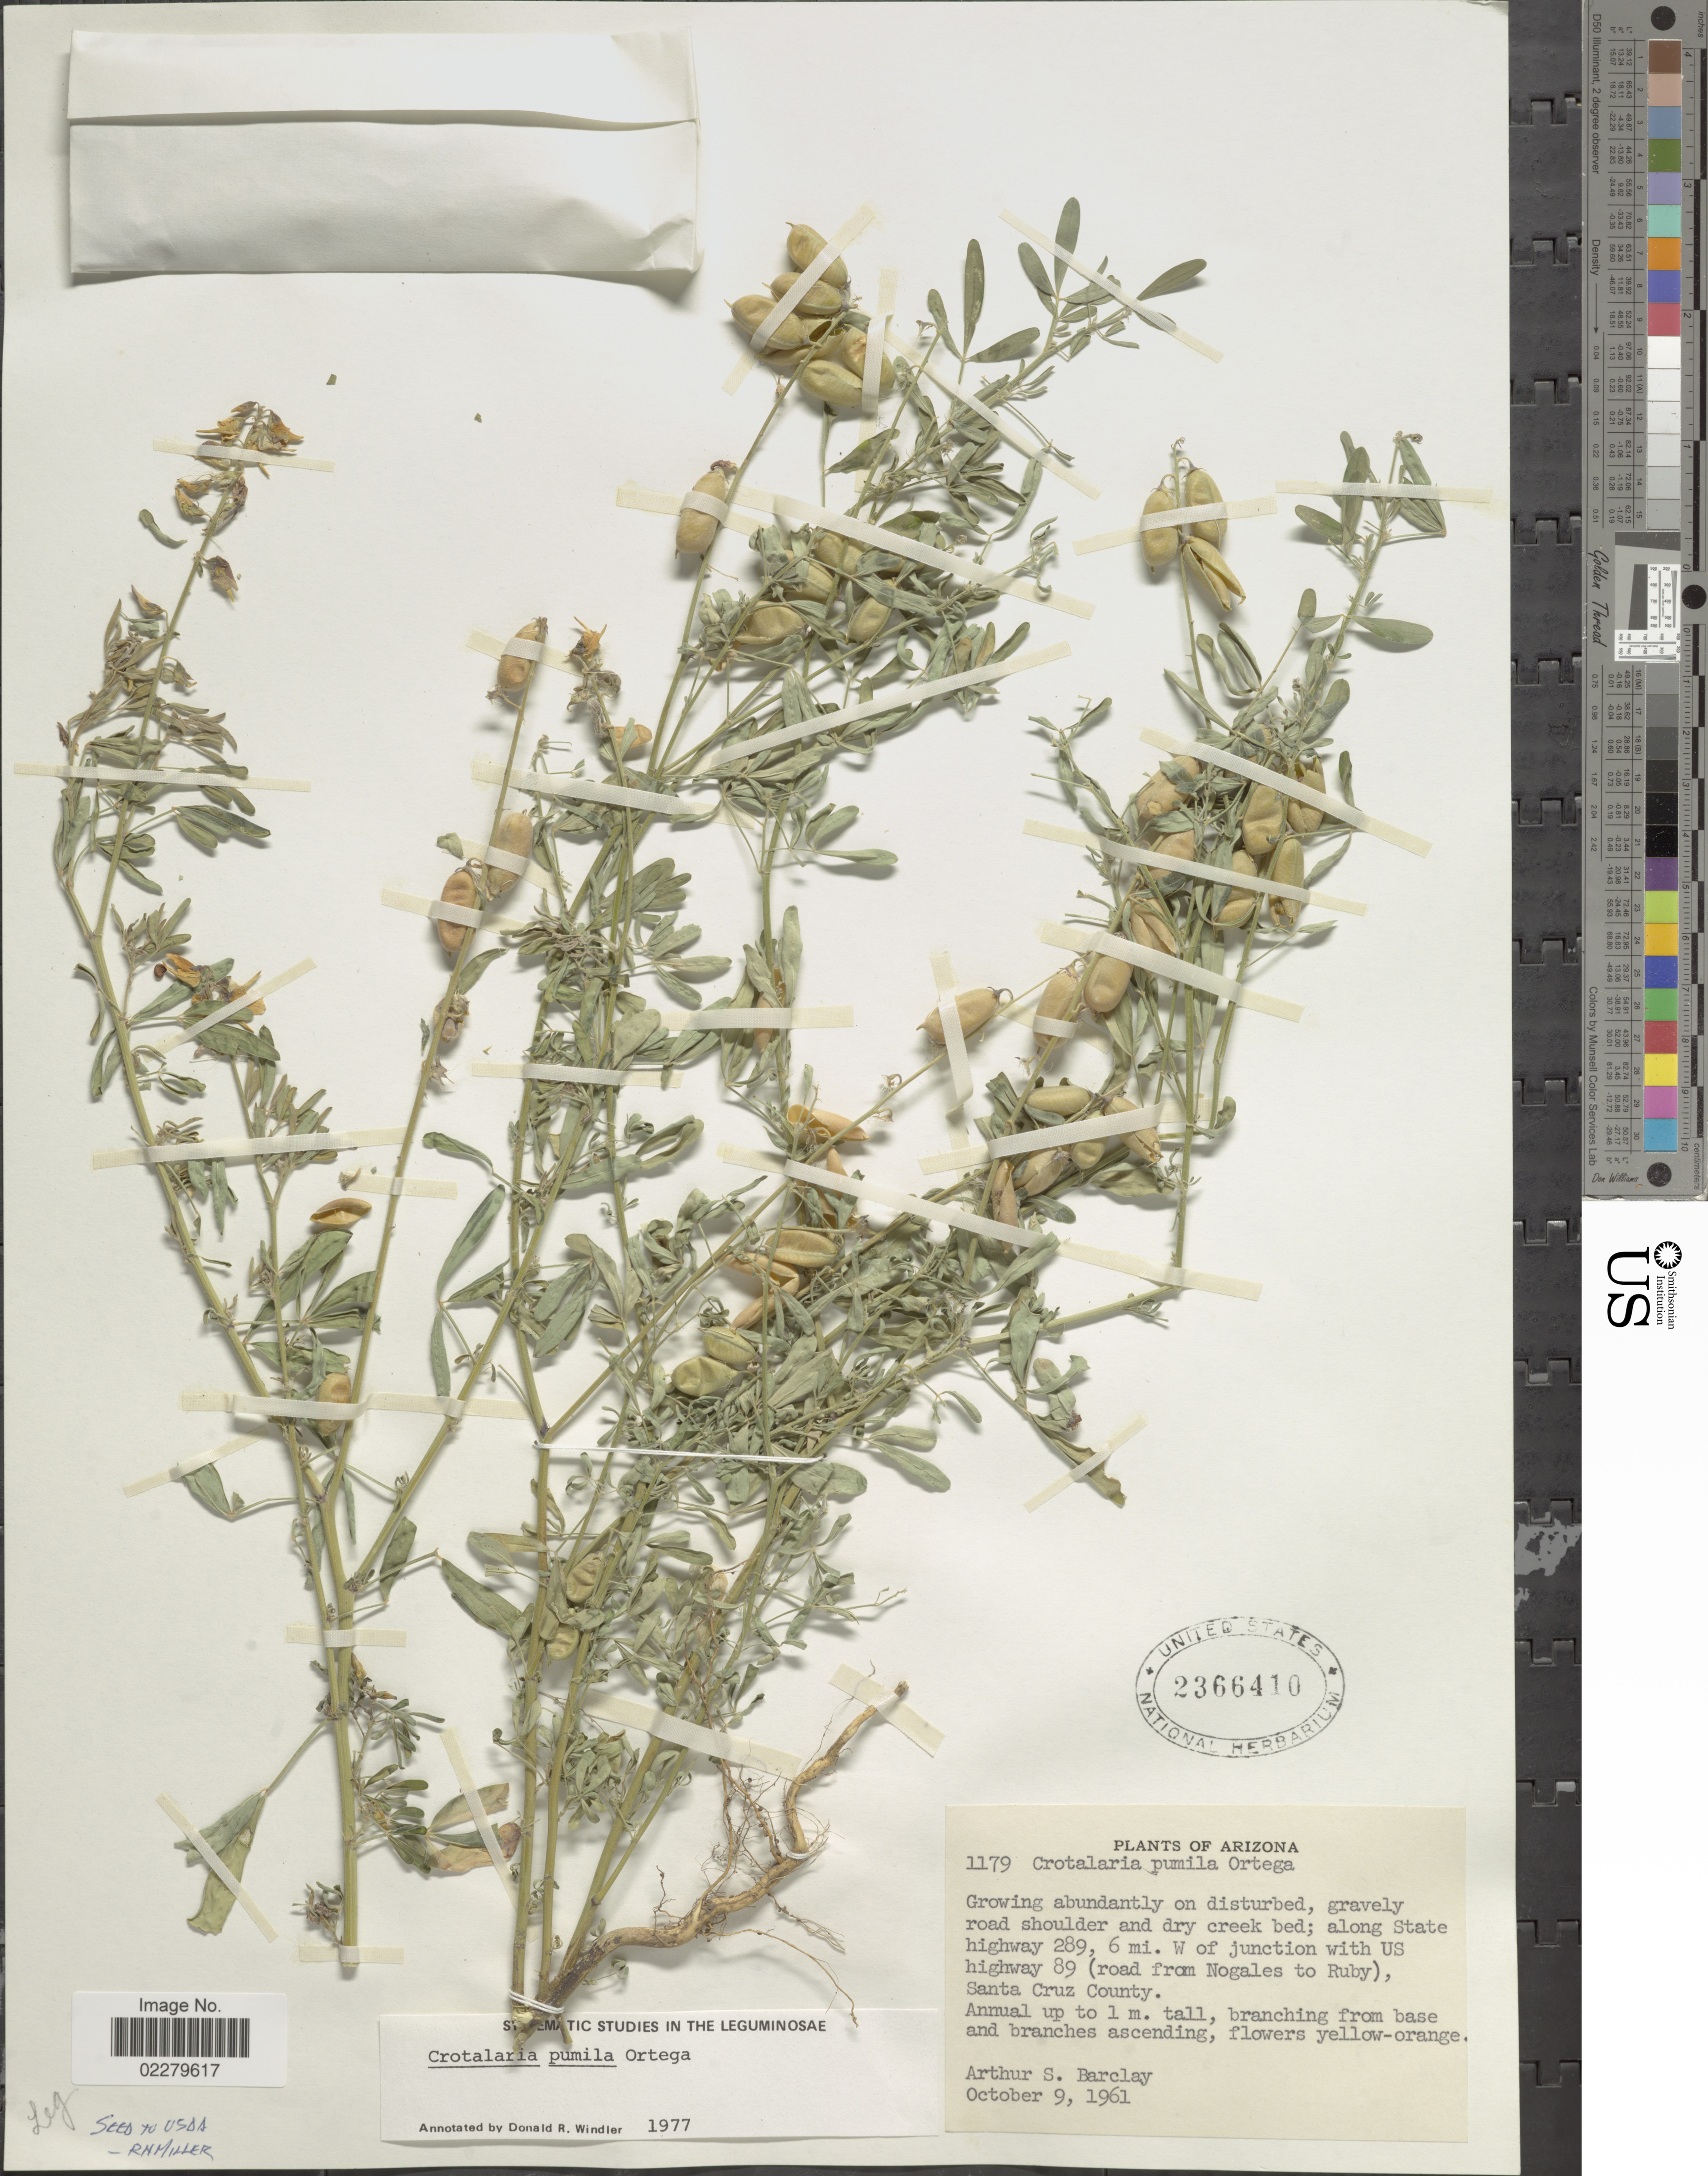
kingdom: Plantae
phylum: Tracheophyta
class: Magnoliopsida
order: Fabales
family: Fabaceae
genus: Crotalaria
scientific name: Crotalaria pumila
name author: Ortega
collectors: A. S. Barclay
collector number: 1179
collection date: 1961-10-09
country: United States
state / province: Arizona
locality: Along State highway 289, 6 mi. W of junction with US highway 89 (road from Nogales to Ruby), Santa Cruz County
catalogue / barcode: US 2366410